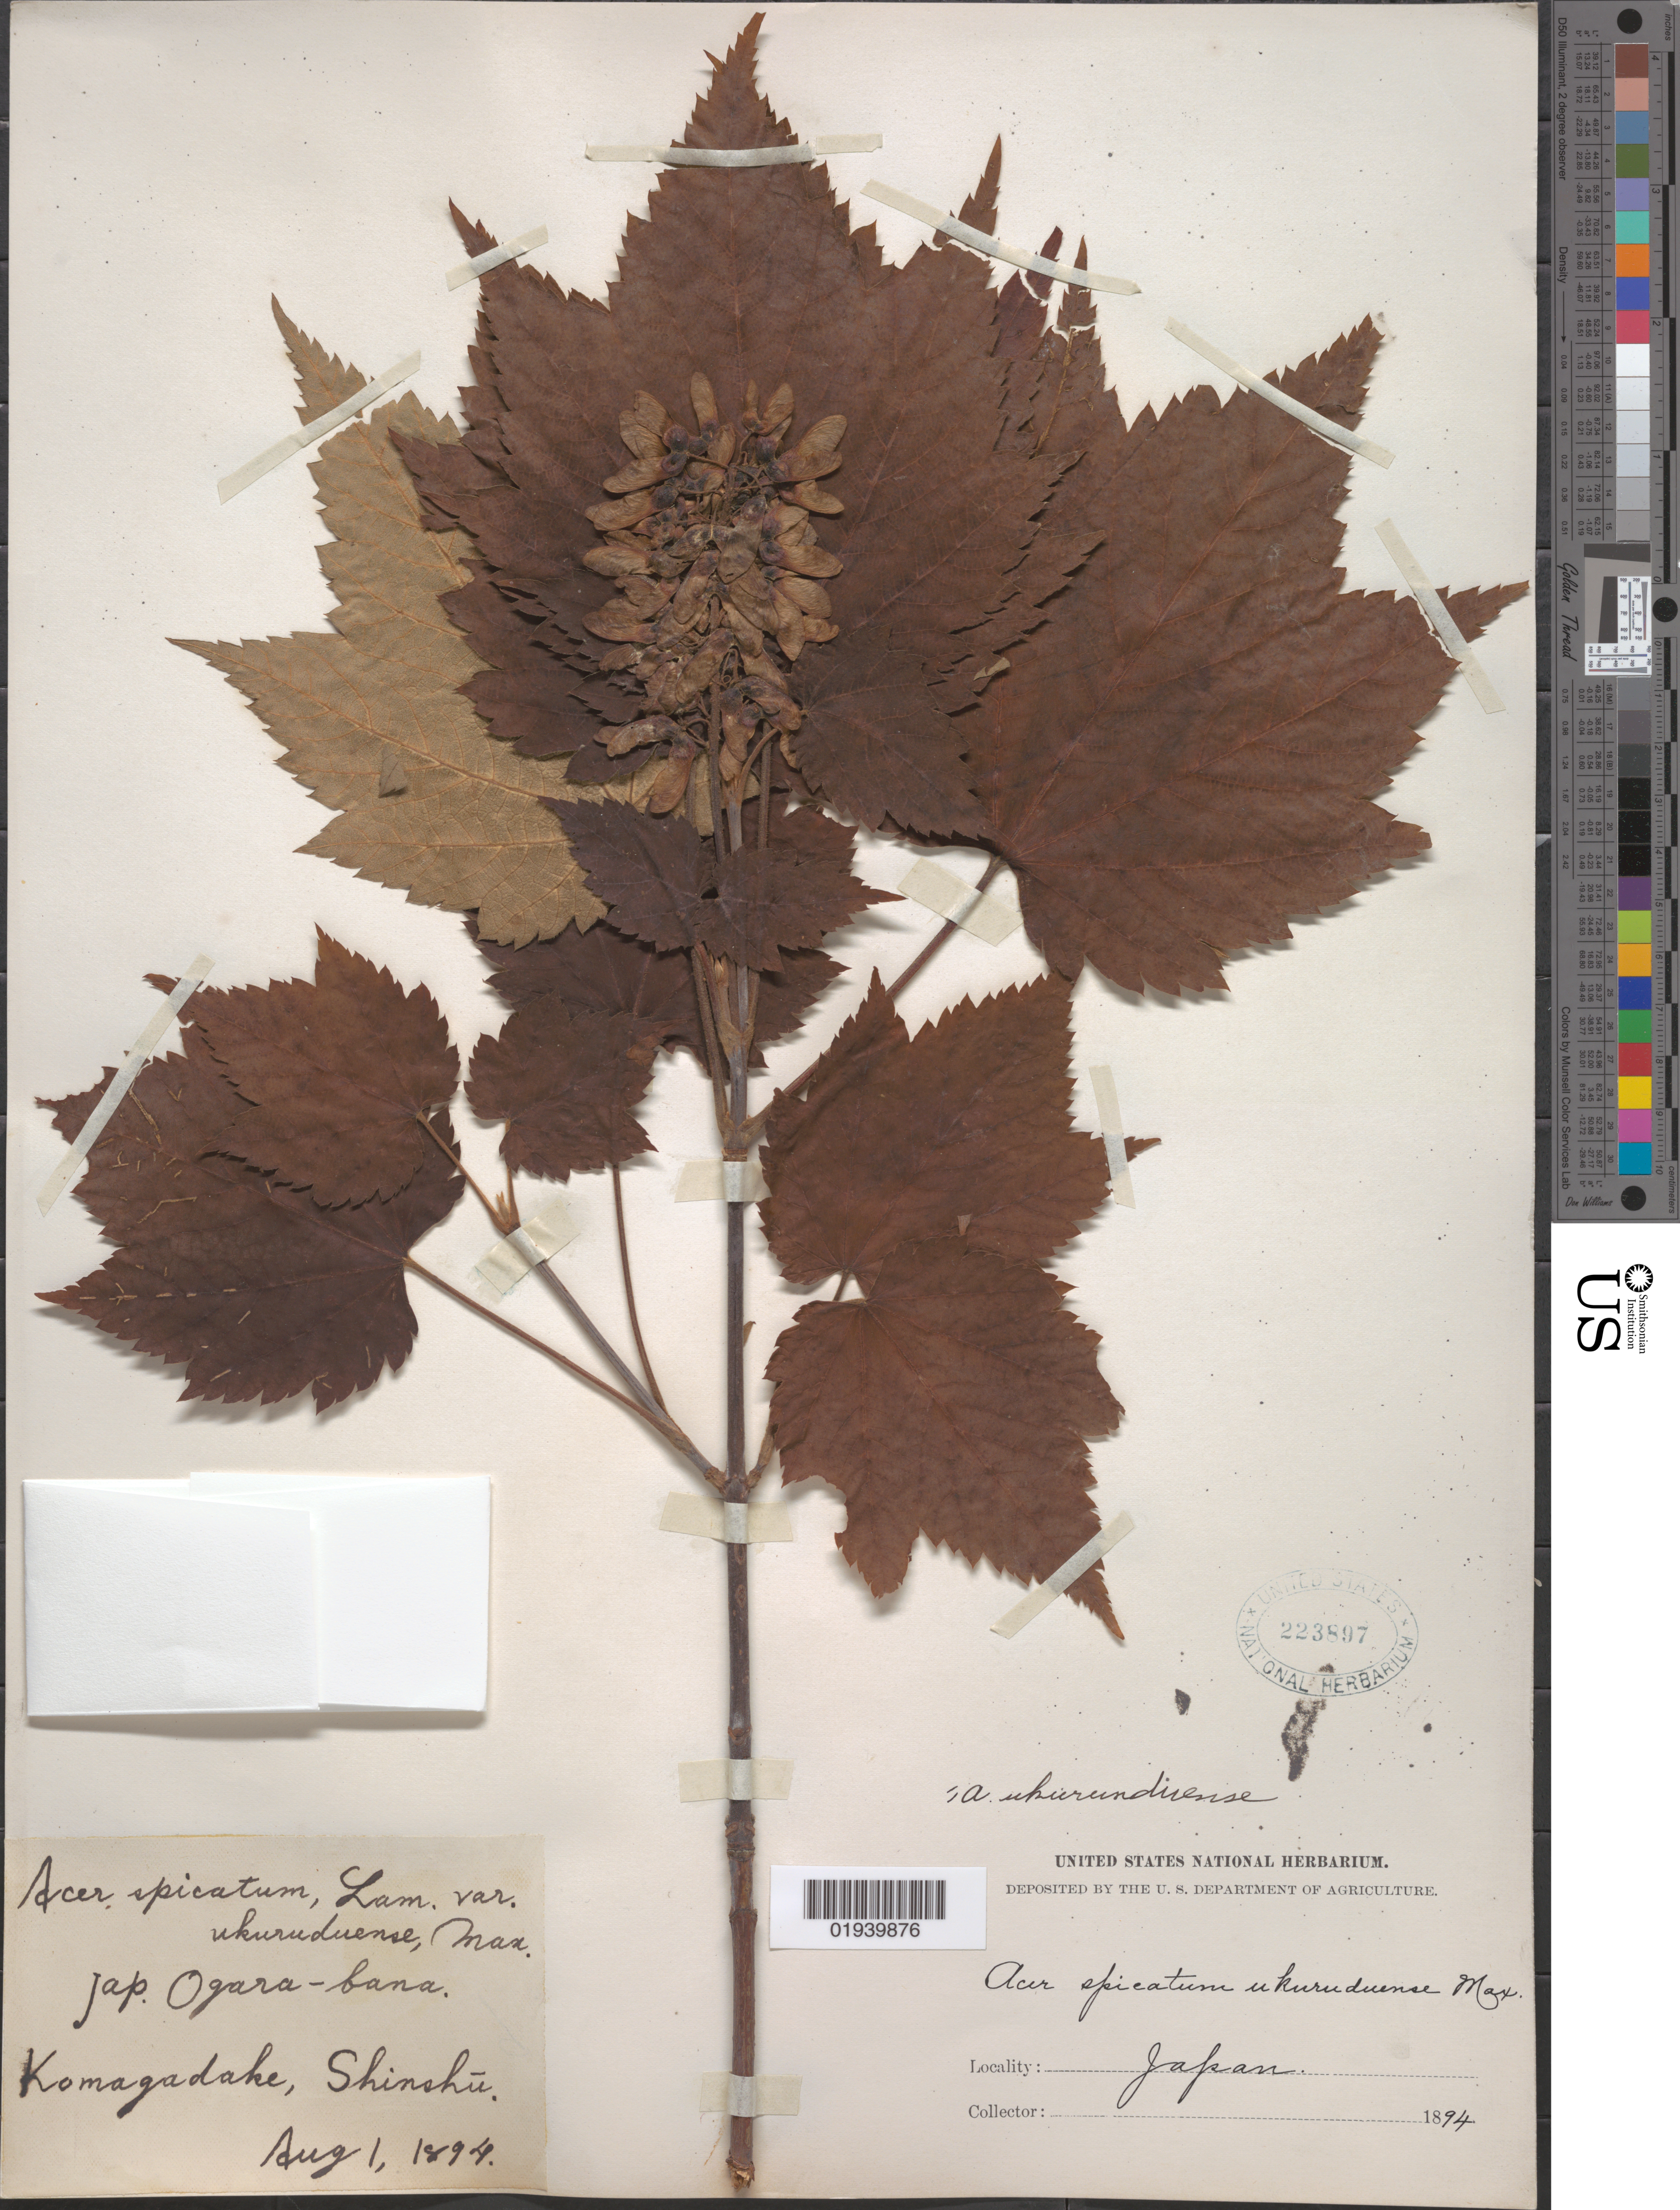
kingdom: Plantae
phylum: Tracheophyta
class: Magnoliopsida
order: Sapindales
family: Sapindaceae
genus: Acer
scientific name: Acer ukurunduense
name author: Trautv. & C.A. Mey.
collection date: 1894-08-01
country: Japan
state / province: Nagano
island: Honshu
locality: Komagadake, Shinshu [Shinano]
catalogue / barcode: US 223897